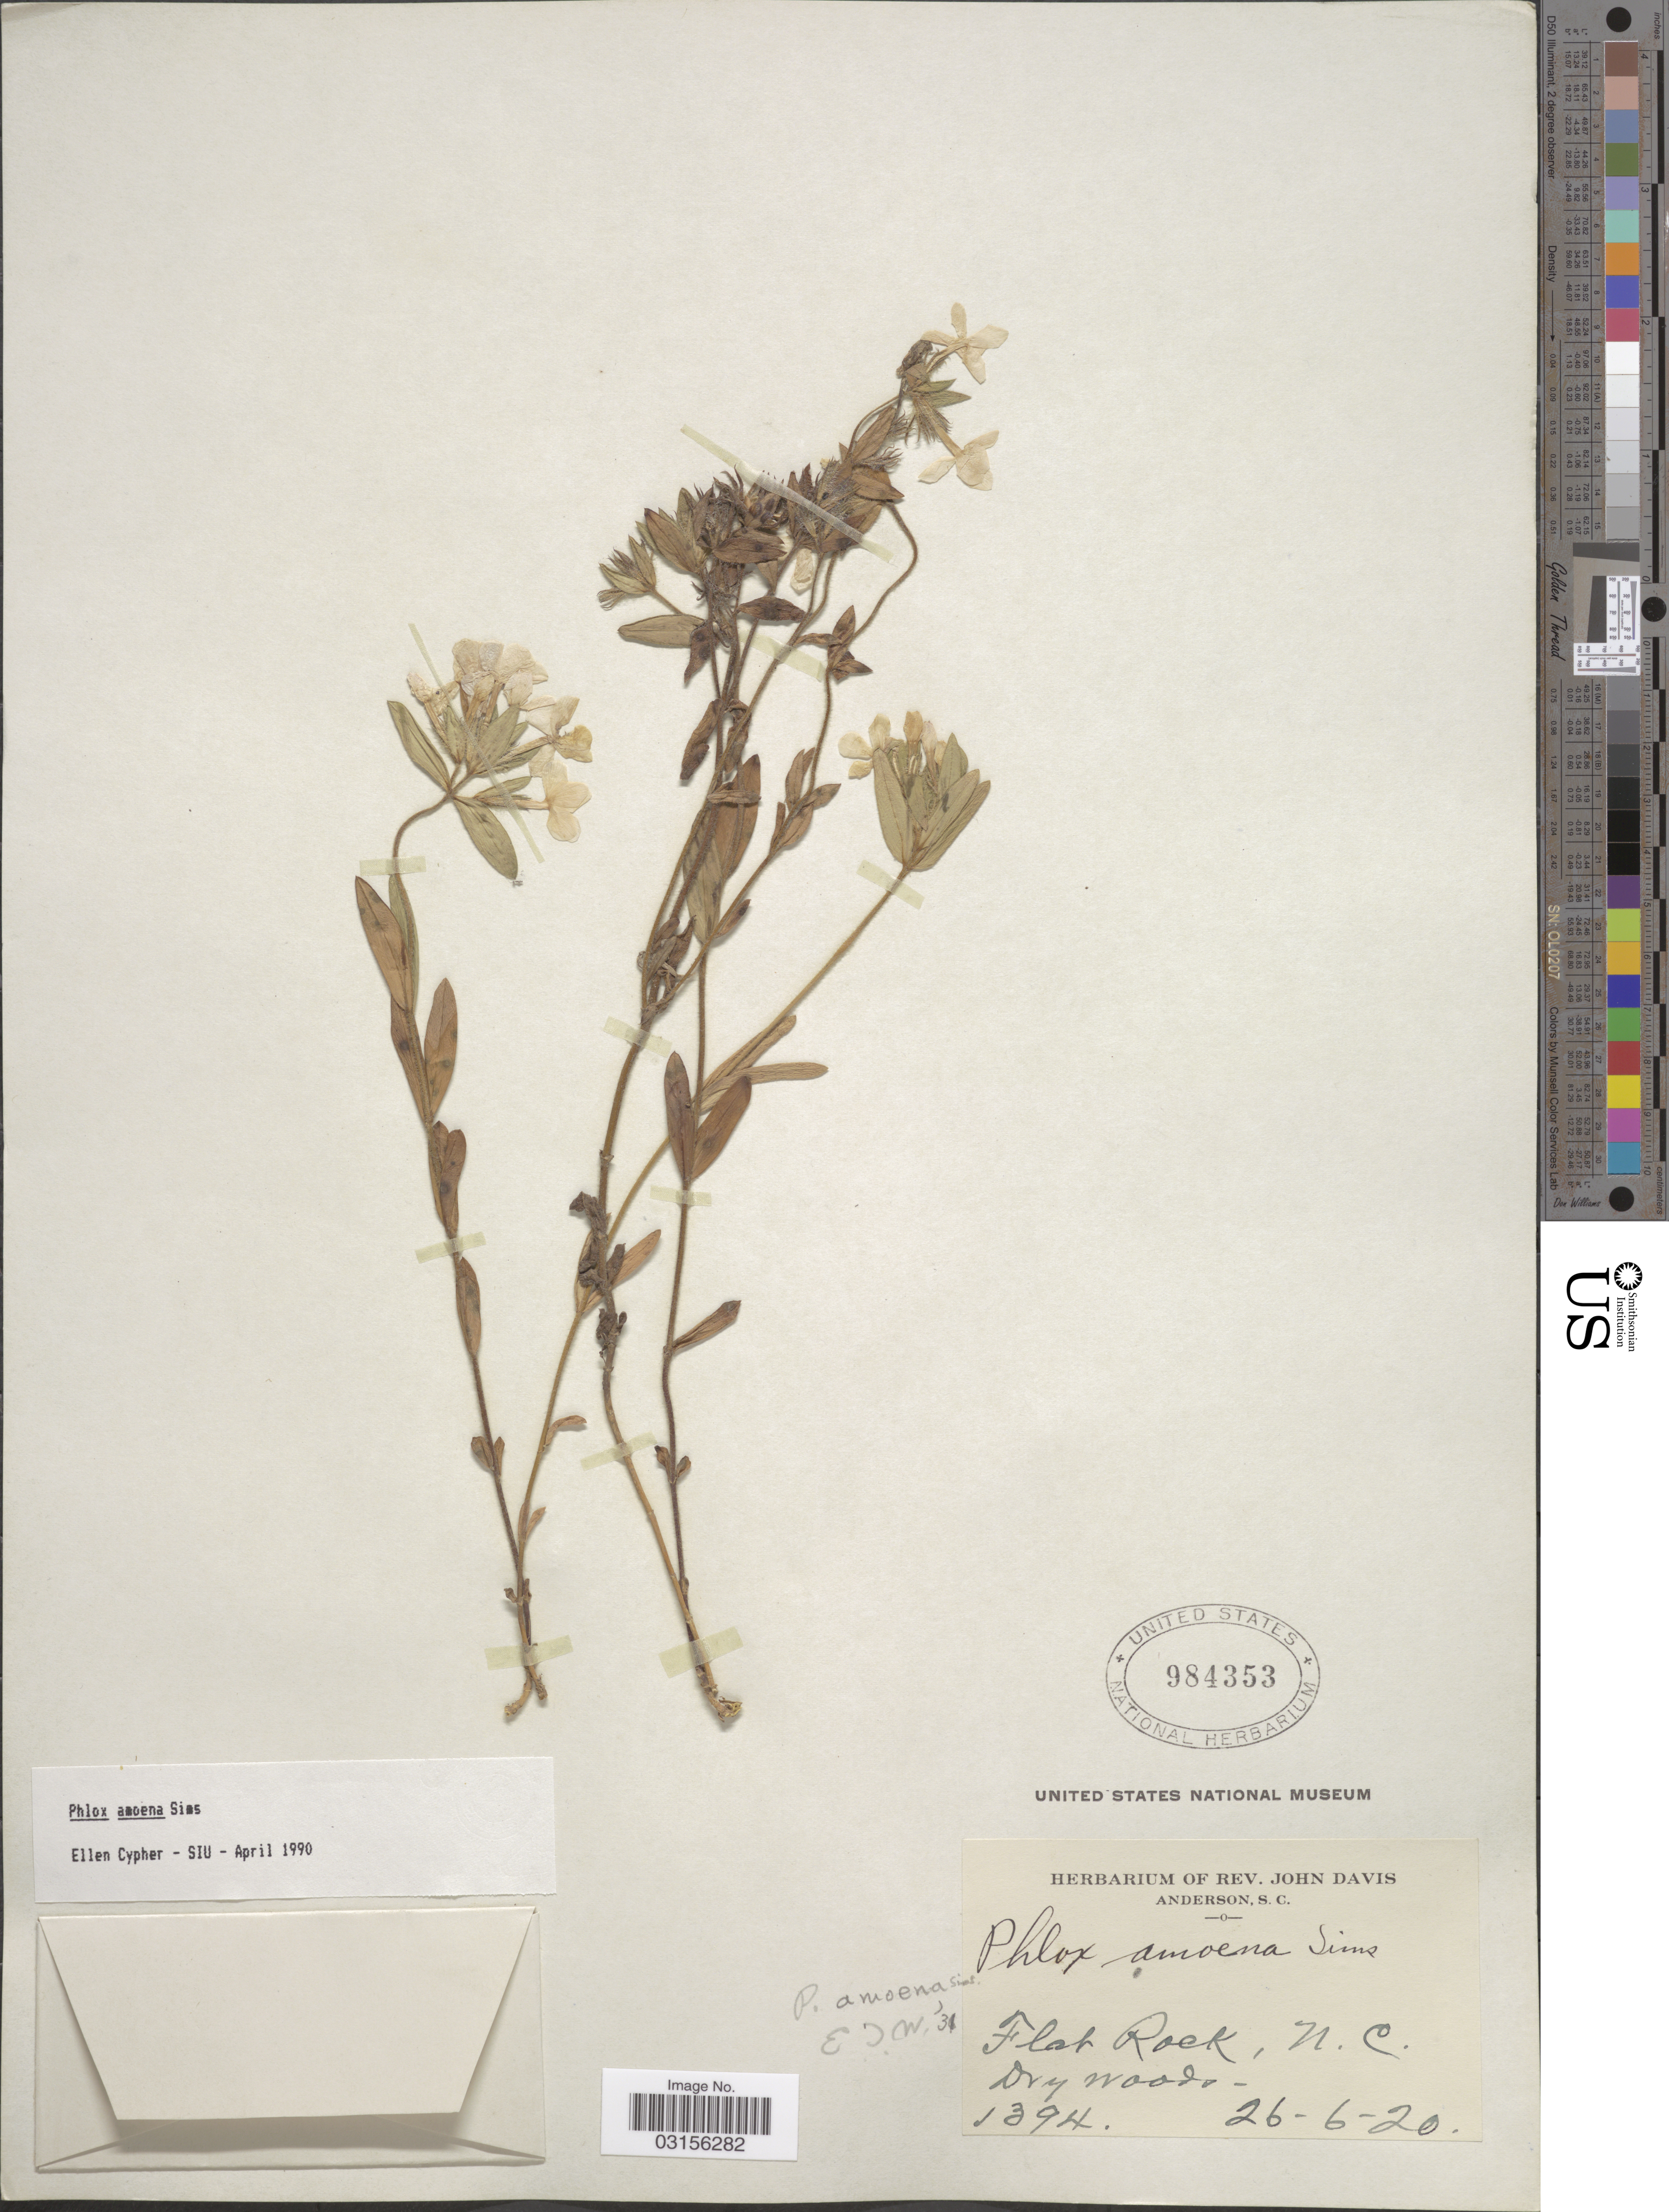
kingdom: Plantae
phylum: Tracheophyta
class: Magnoliopsida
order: Ericales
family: Polemoniaceae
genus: Phlox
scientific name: Phlox amoena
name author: Sims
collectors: J. Davis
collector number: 1394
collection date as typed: Transcribed d/m/y: 26/6/20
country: United States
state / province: North Carolina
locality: Flat Rock, N. C.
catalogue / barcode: US 984353